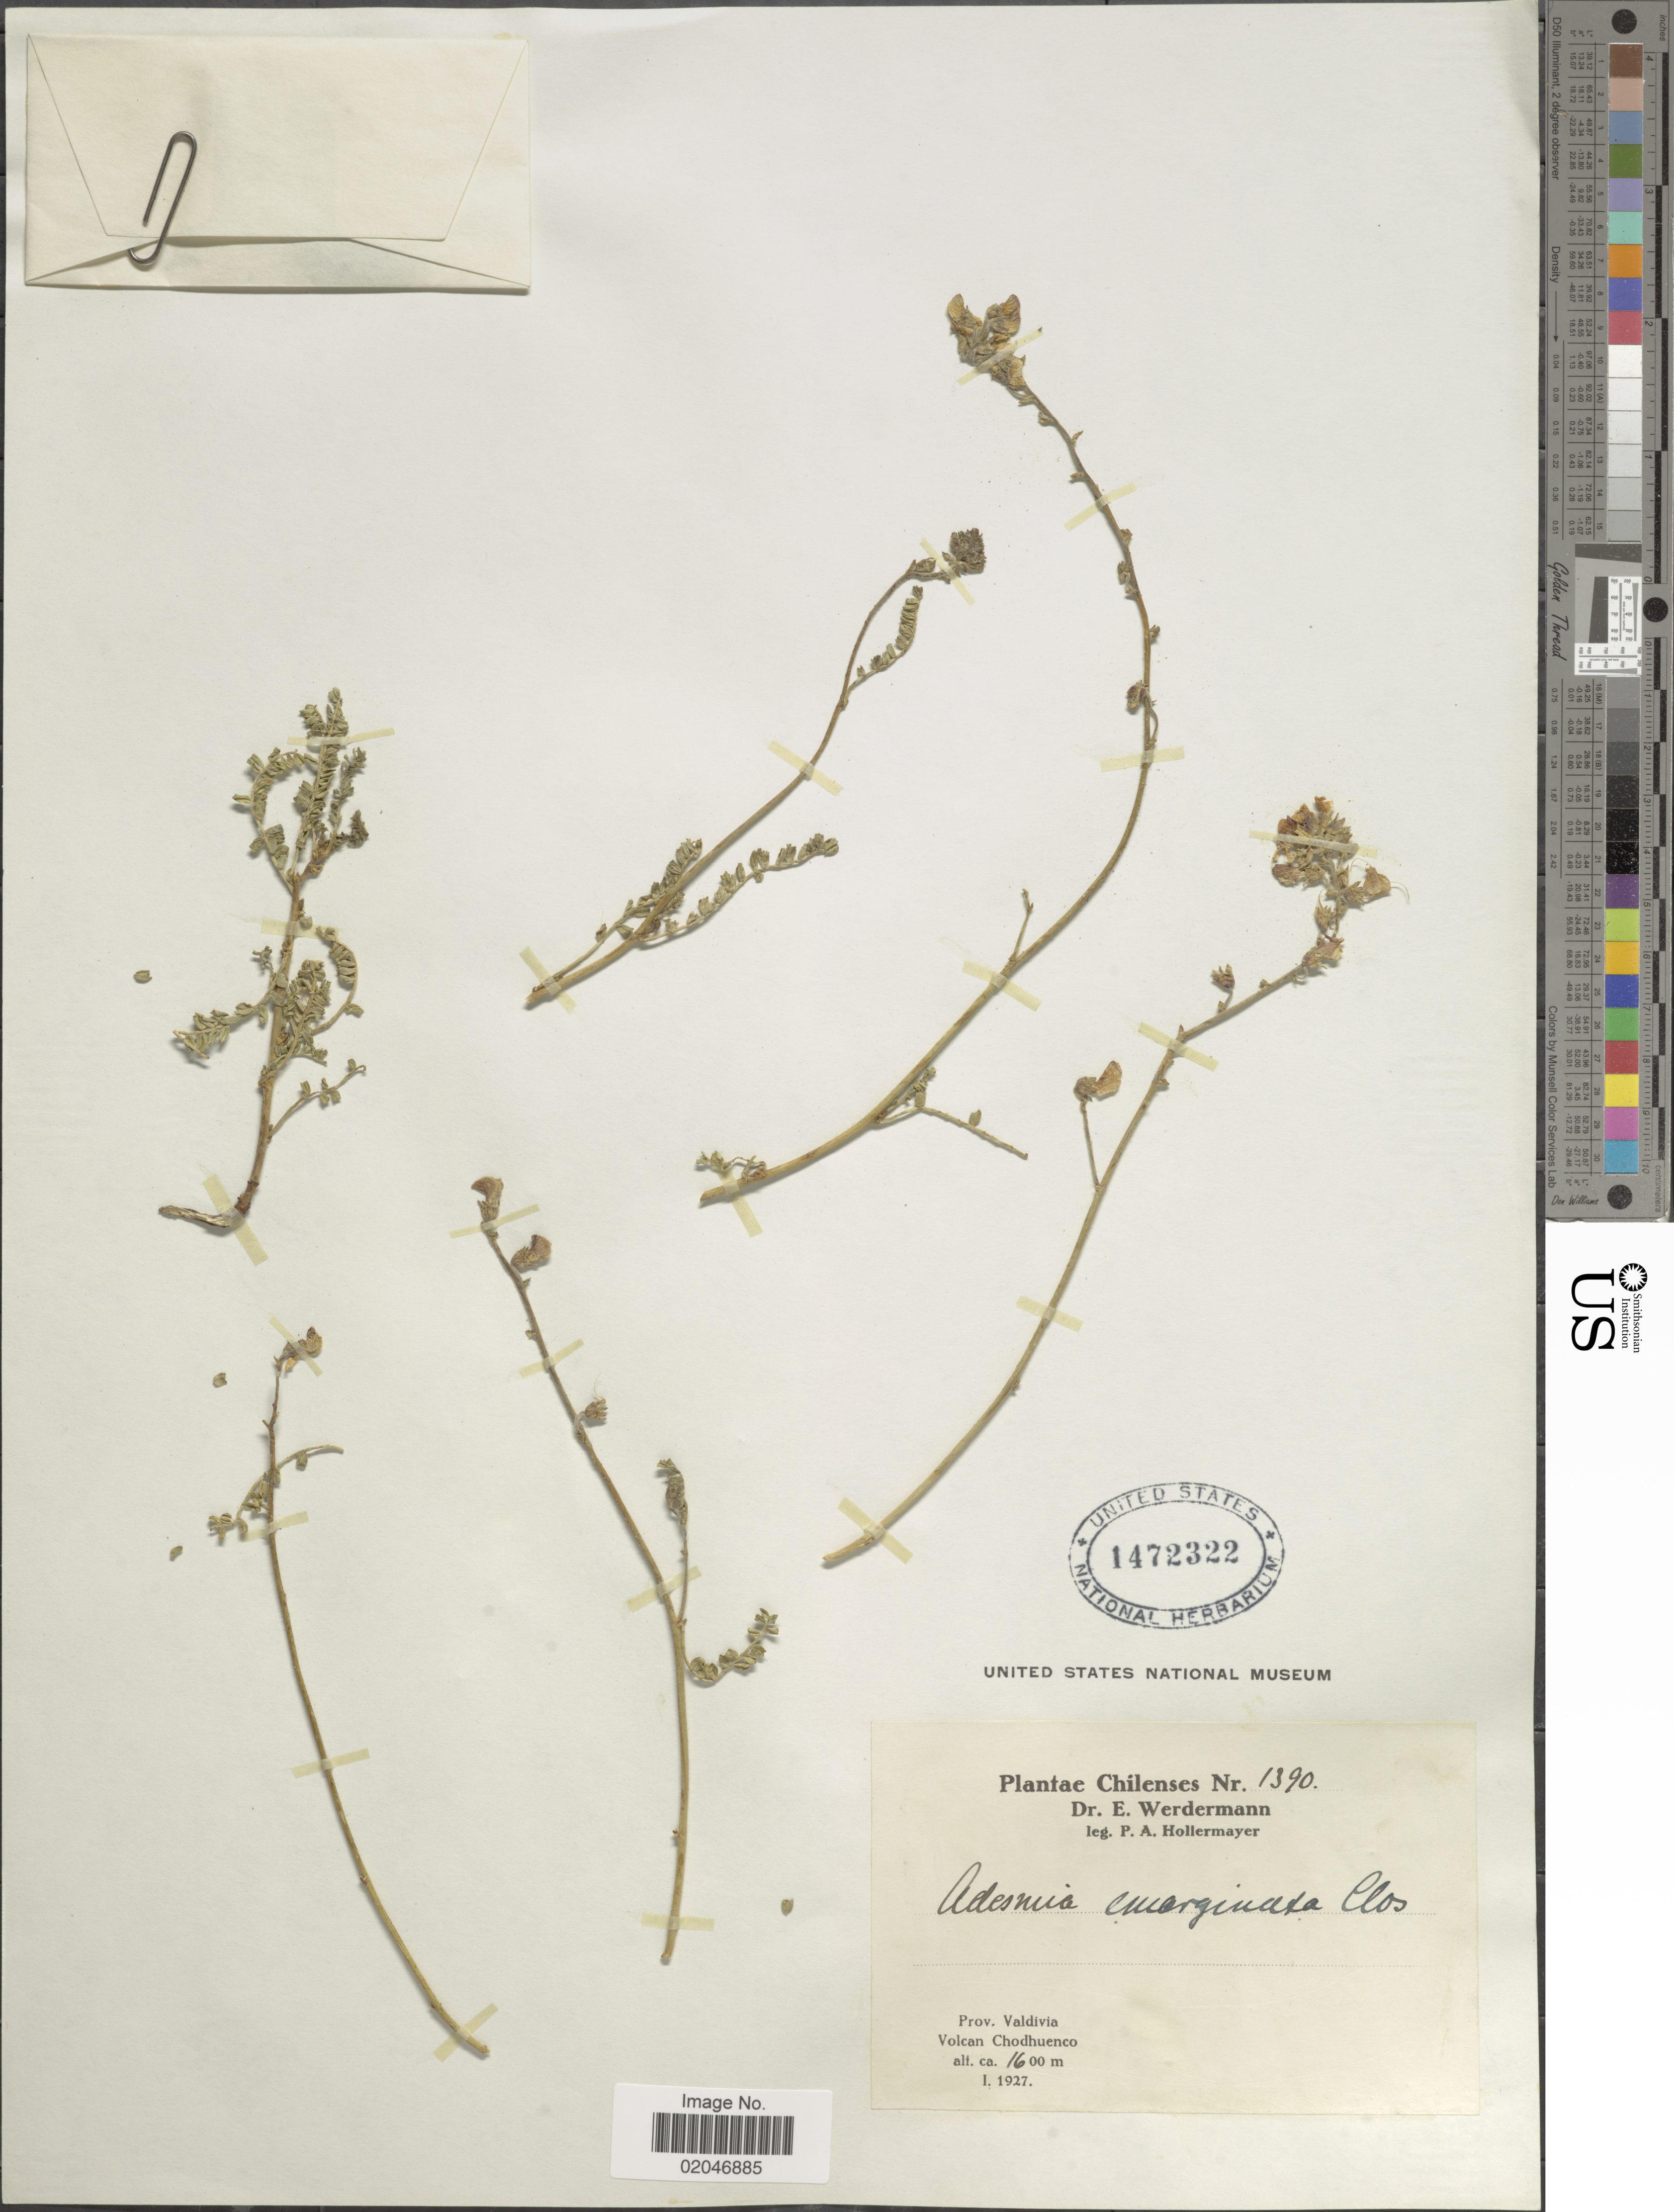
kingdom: Plantae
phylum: Tracheophyta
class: Magnoliopsida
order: Fabales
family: Fabaceae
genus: Adesmia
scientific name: Adesmia emarginata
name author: Clos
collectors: P. Hollermayer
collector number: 1390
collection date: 1927-01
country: Chile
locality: Prov. Valdivia, Volcan Chodhuenco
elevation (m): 1600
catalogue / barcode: US 1472322